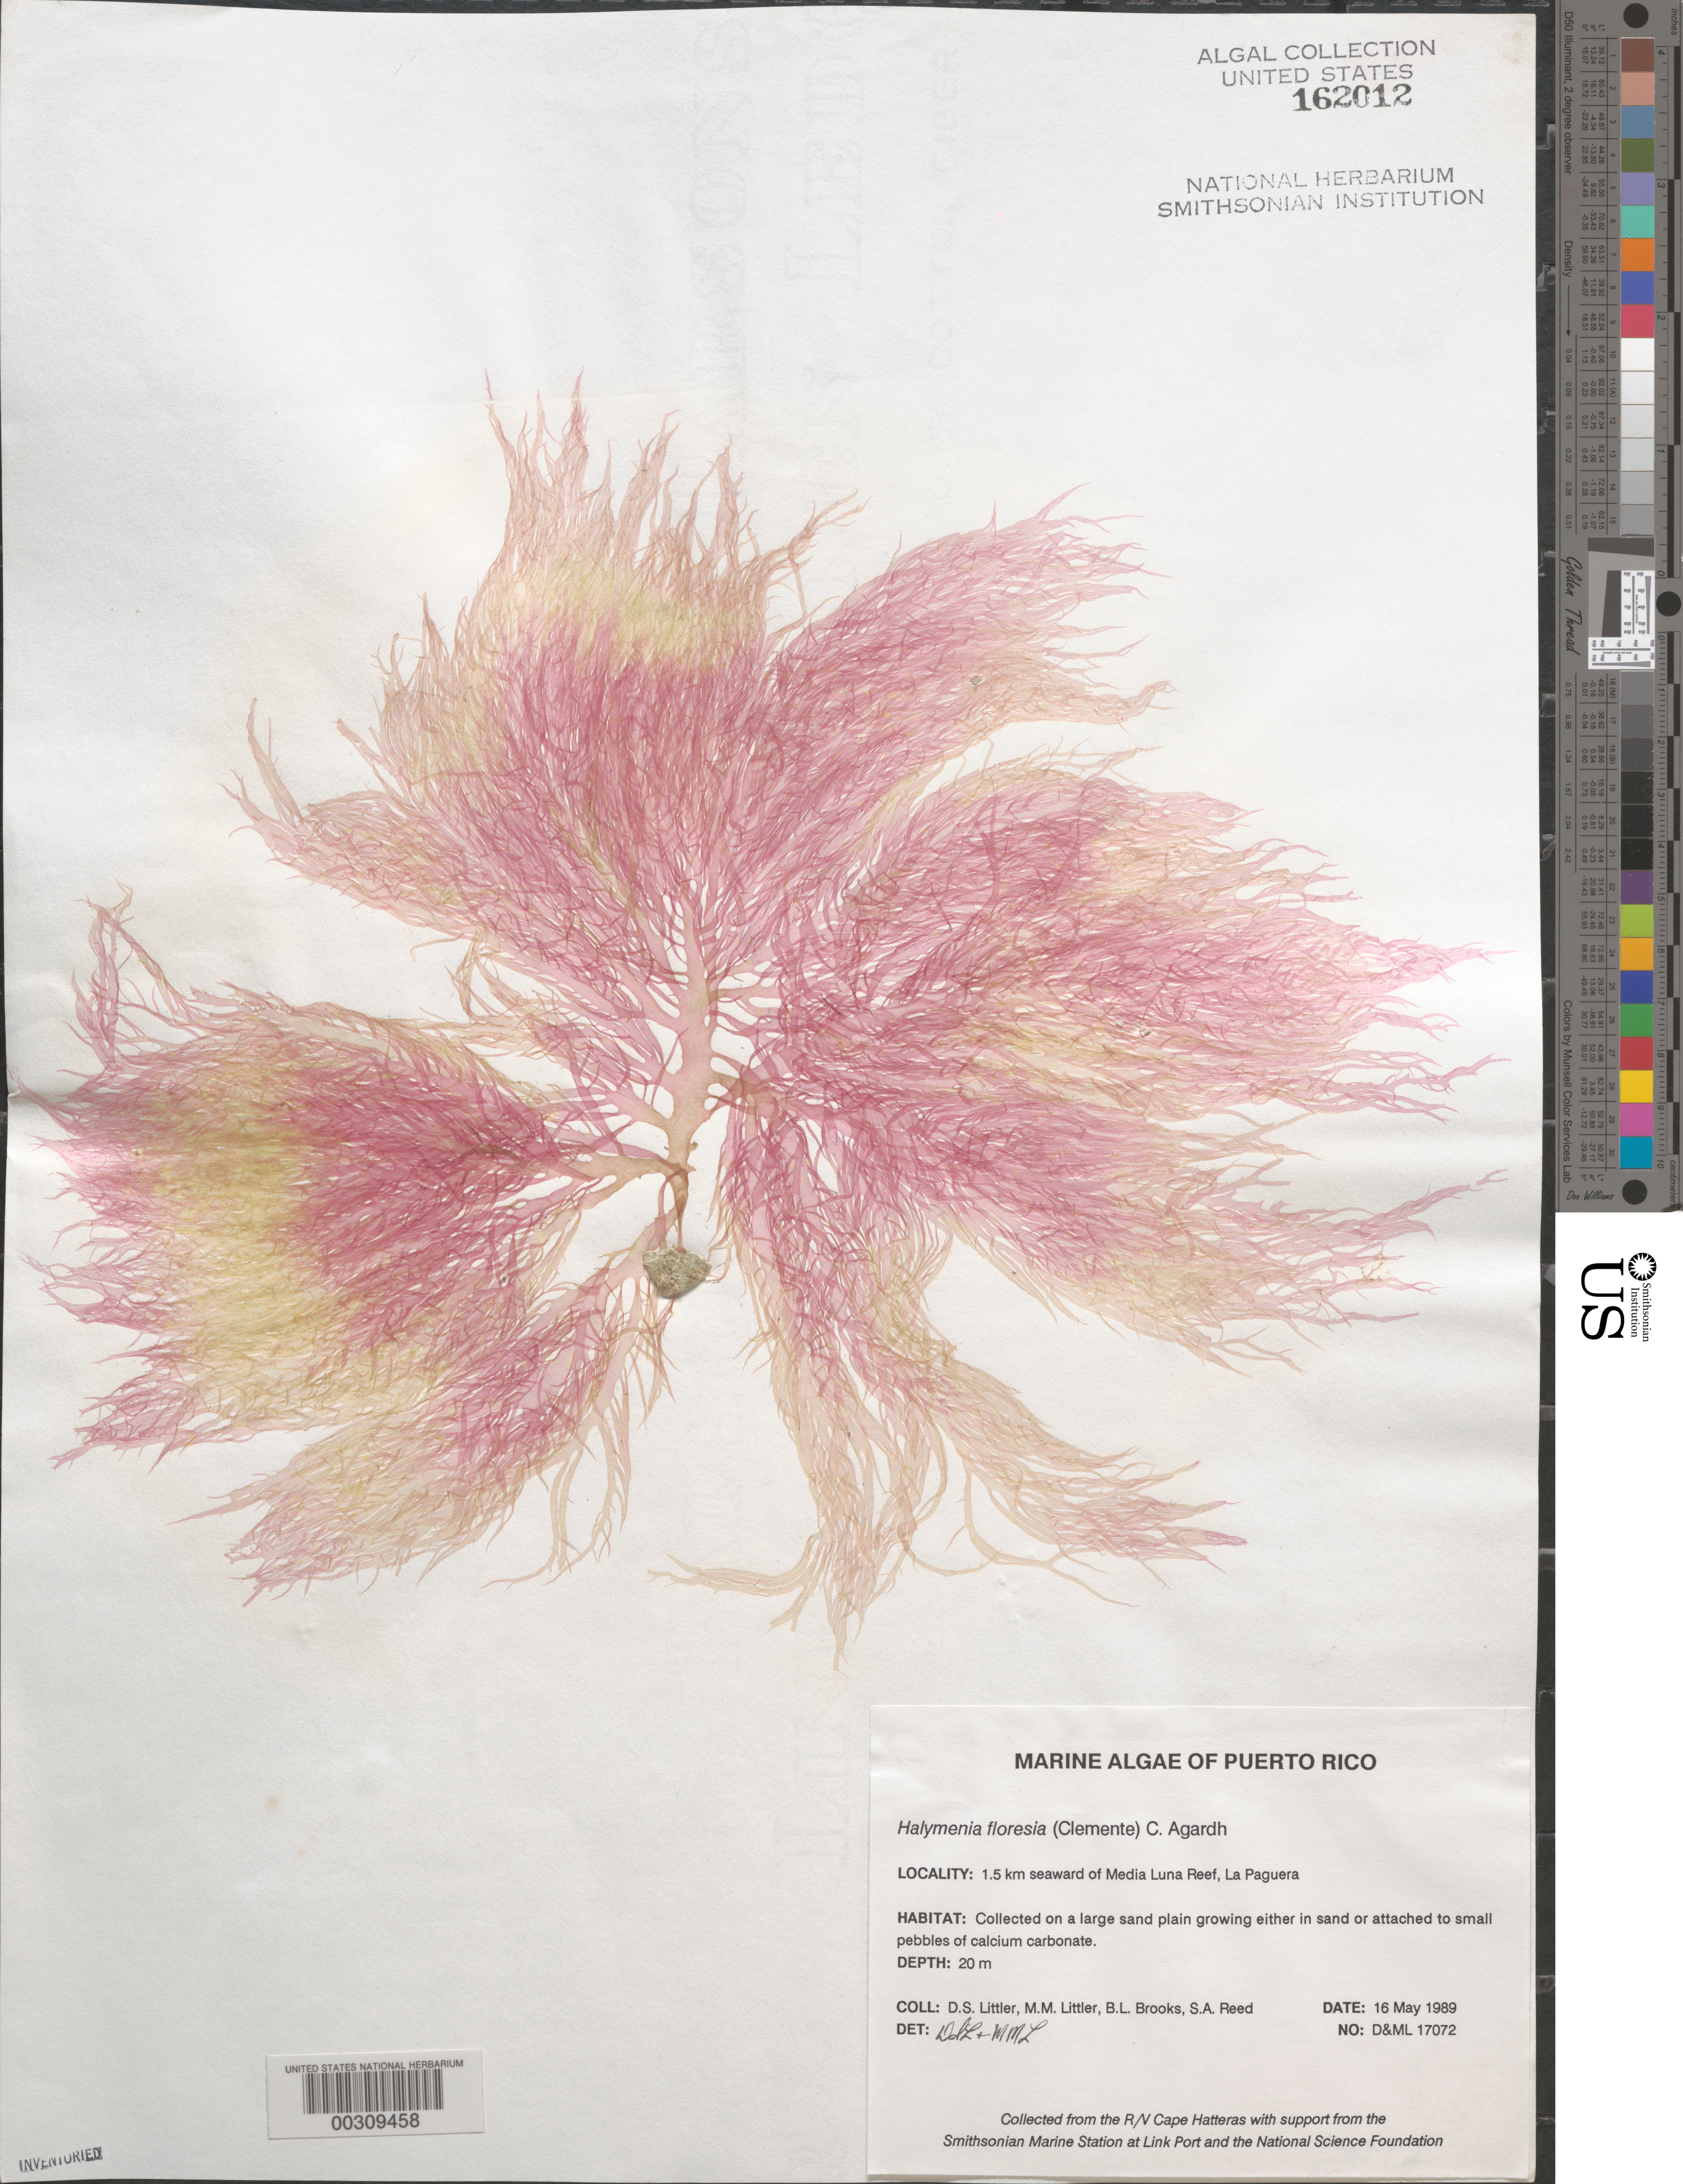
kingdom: Plantae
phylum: Rhodophyta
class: Florideophyceae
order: Halymeniales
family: Halymeniaceae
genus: Halymenia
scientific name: Halymenia floresii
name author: (Clemente) C. Agardh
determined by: Littler, D. S.; Littler, M. M.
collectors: D. S. Littler, M. M. Littler, B. Brooks & S. Reed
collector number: D&ML 17072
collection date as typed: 16 May 1989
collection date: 1989-05-16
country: Puerto Rico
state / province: Lajas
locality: La Parguera, 1.5 km seaward of Media Luna Reef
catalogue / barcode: US 162012